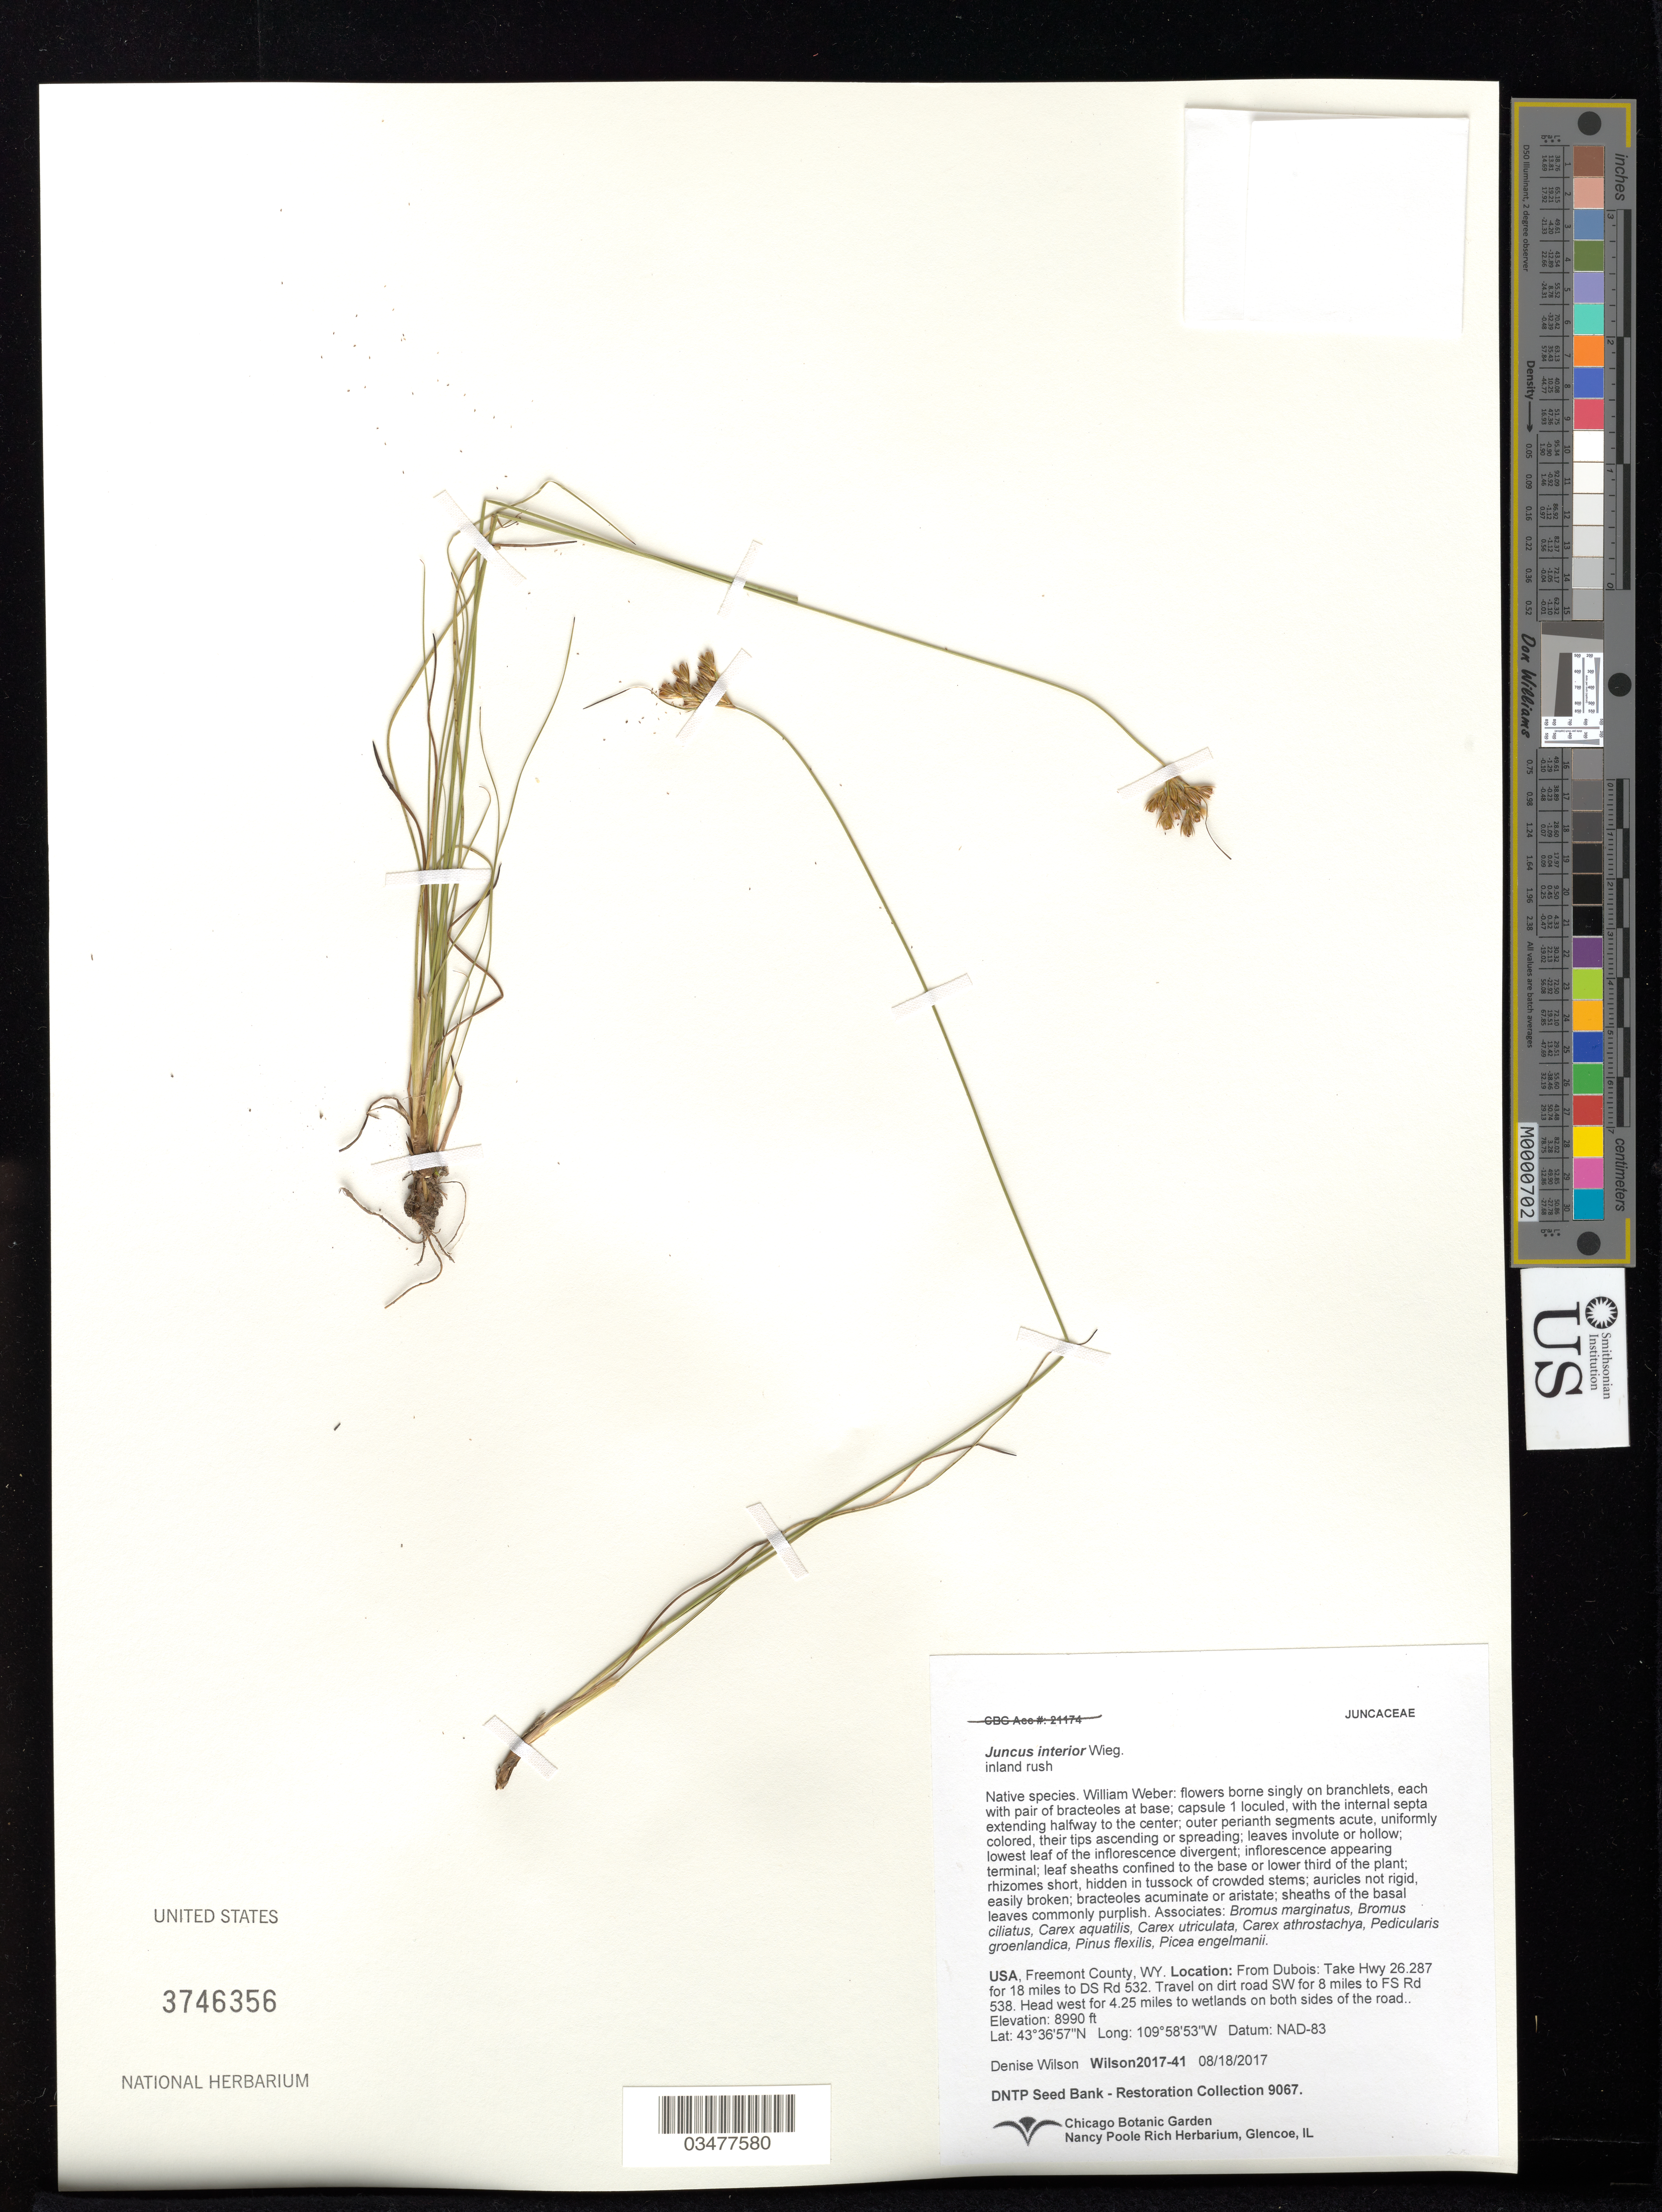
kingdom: Plantae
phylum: Tracheophyta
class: Liliopsida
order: Poales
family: Juncaceae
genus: Juncus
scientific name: Juncus interior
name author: Wiegand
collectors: D. Wilson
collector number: Wilson2017-41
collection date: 2017-08-18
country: United States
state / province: Wyoming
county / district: Fremont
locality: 4.25 mi. W on FS Rd 538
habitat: With Bromus marginatus, Bromus ciliatus, Pinus flexilis, etc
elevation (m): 2740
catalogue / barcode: US 3746356